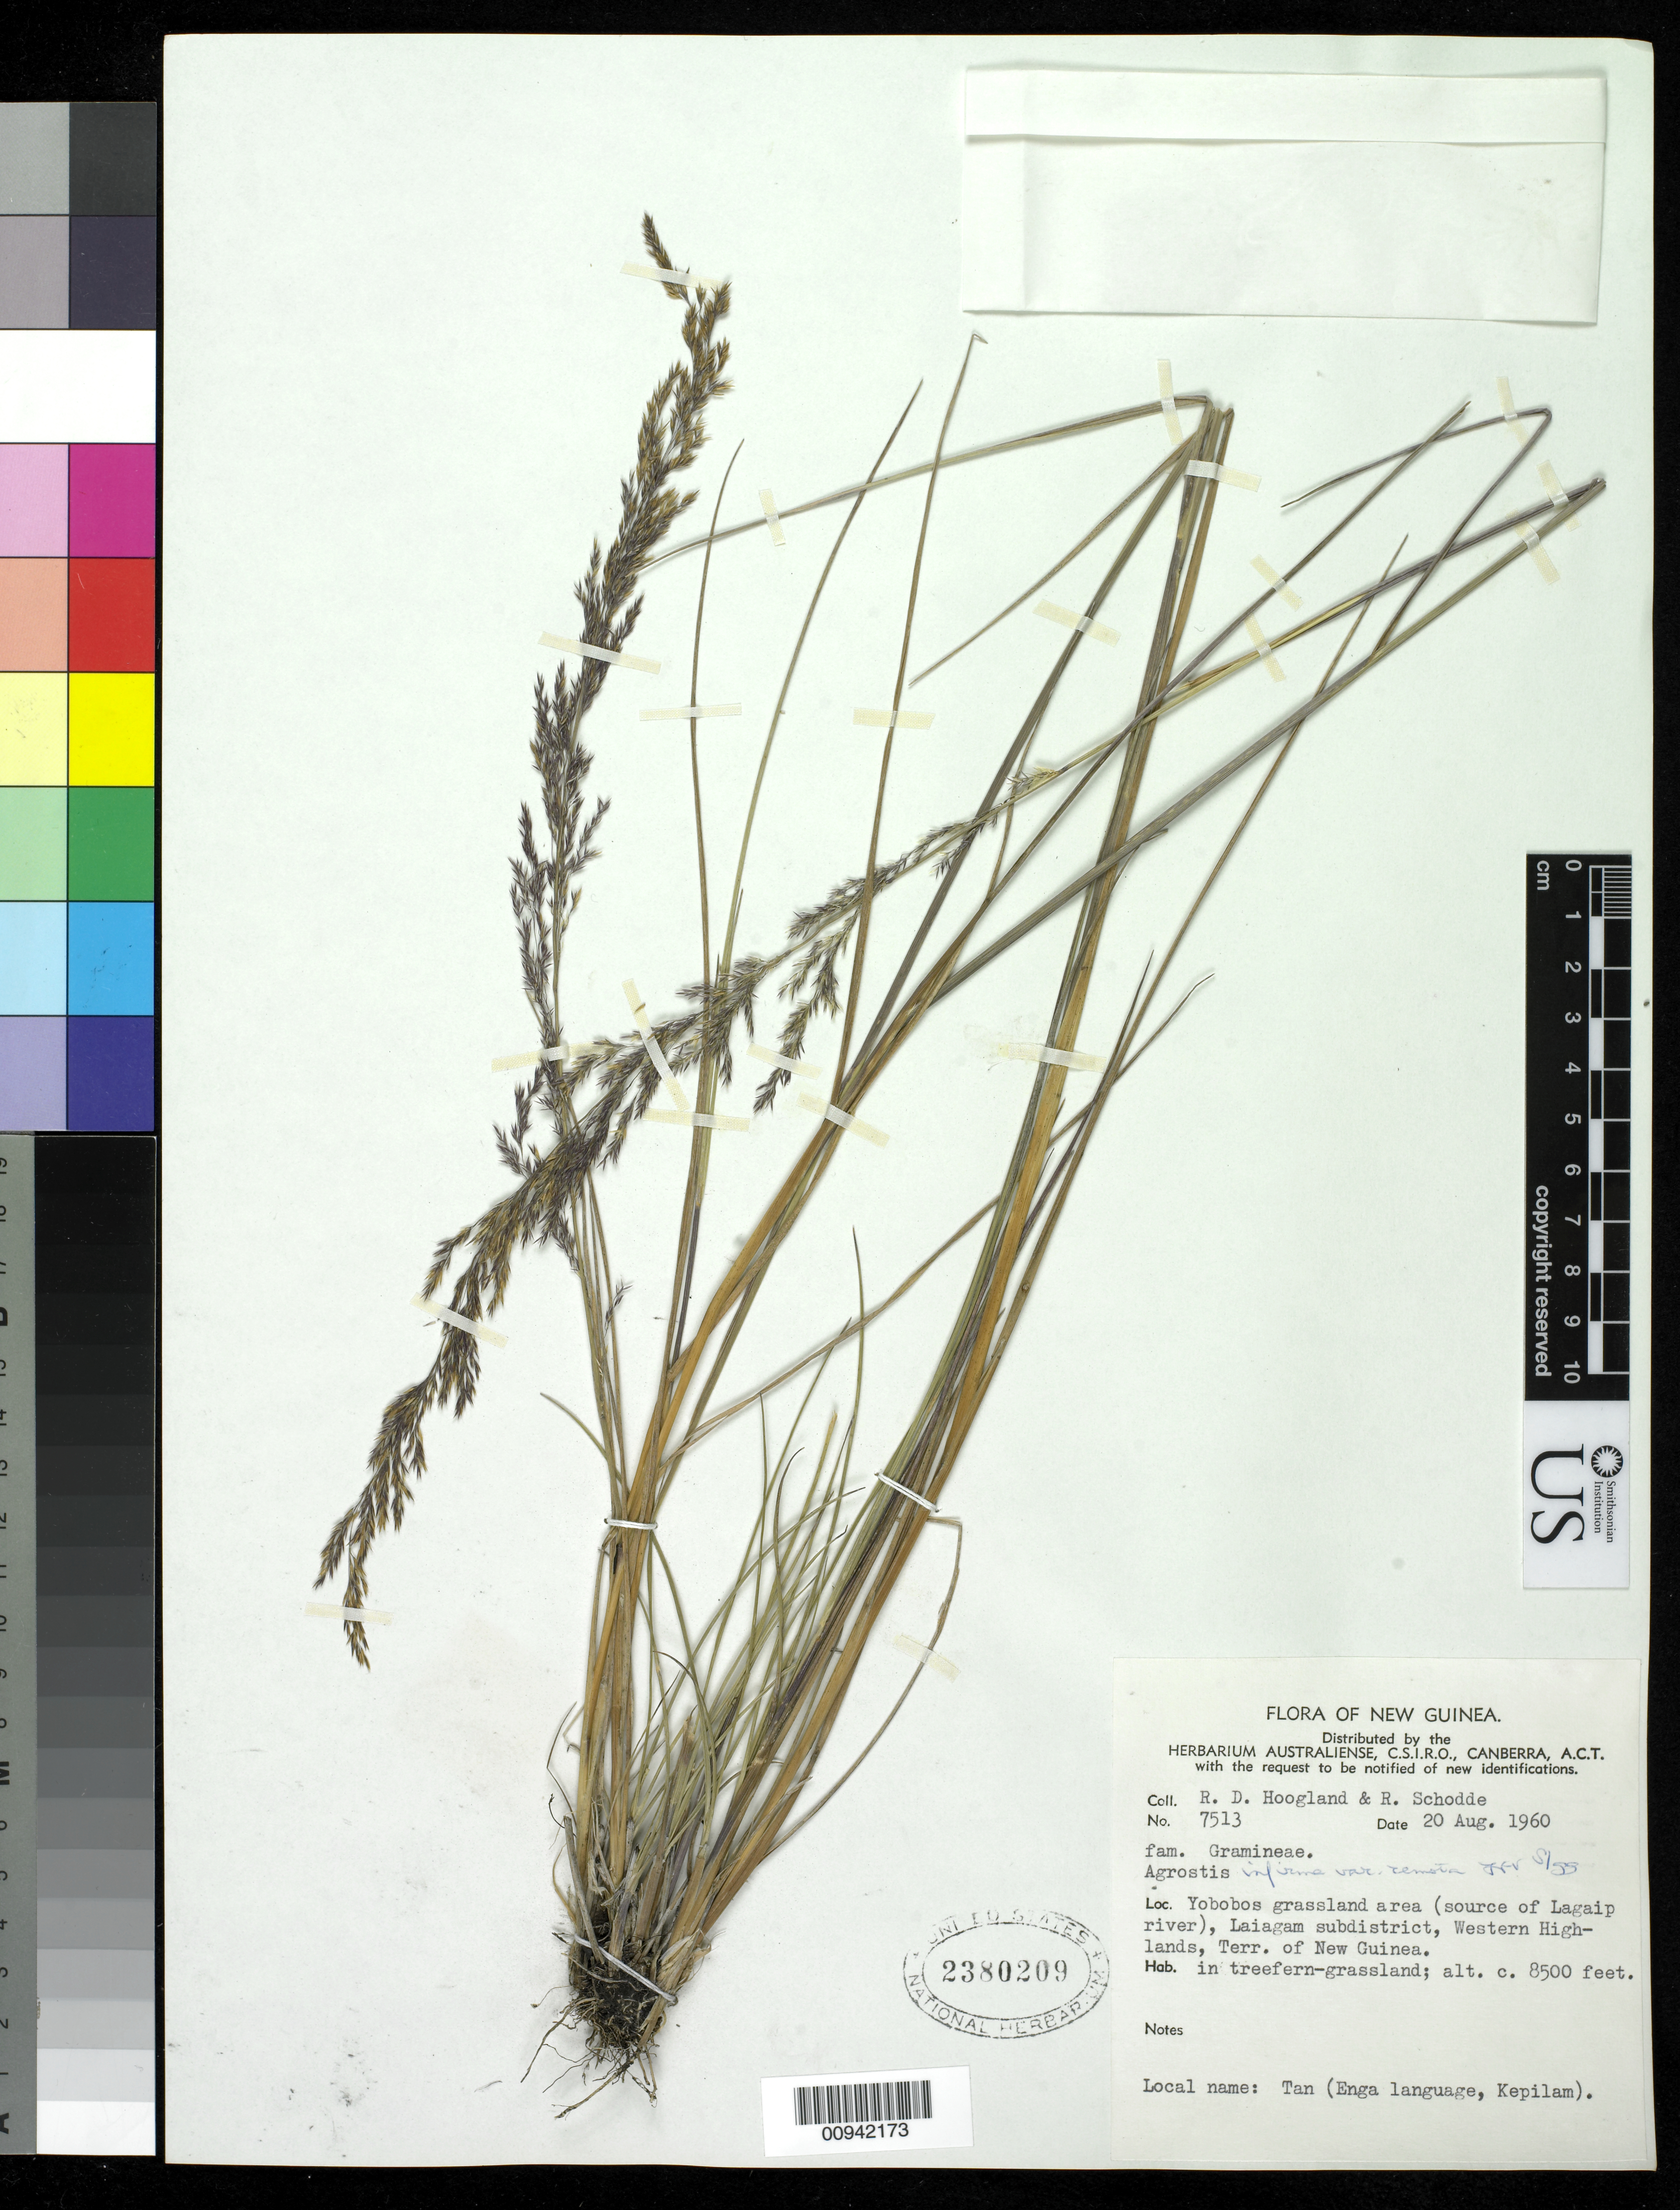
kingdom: Plantae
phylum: Tracheophyta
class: Liliopsida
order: Poales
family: Poaceae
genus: Agrostis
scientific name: Agrostis infirma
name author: Büse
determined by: Poaceae Reorganization Project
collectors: R. D. Hoogland & R. Schodde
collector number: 7513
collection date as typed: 20 Aug 1960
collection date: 1960-08-20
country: Papua New Guinea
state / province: Enga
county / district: Laiagam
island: New Guinea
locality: Yobobos grassland area (source of Lagaip River)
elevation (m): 2591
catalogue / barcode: US 2380209